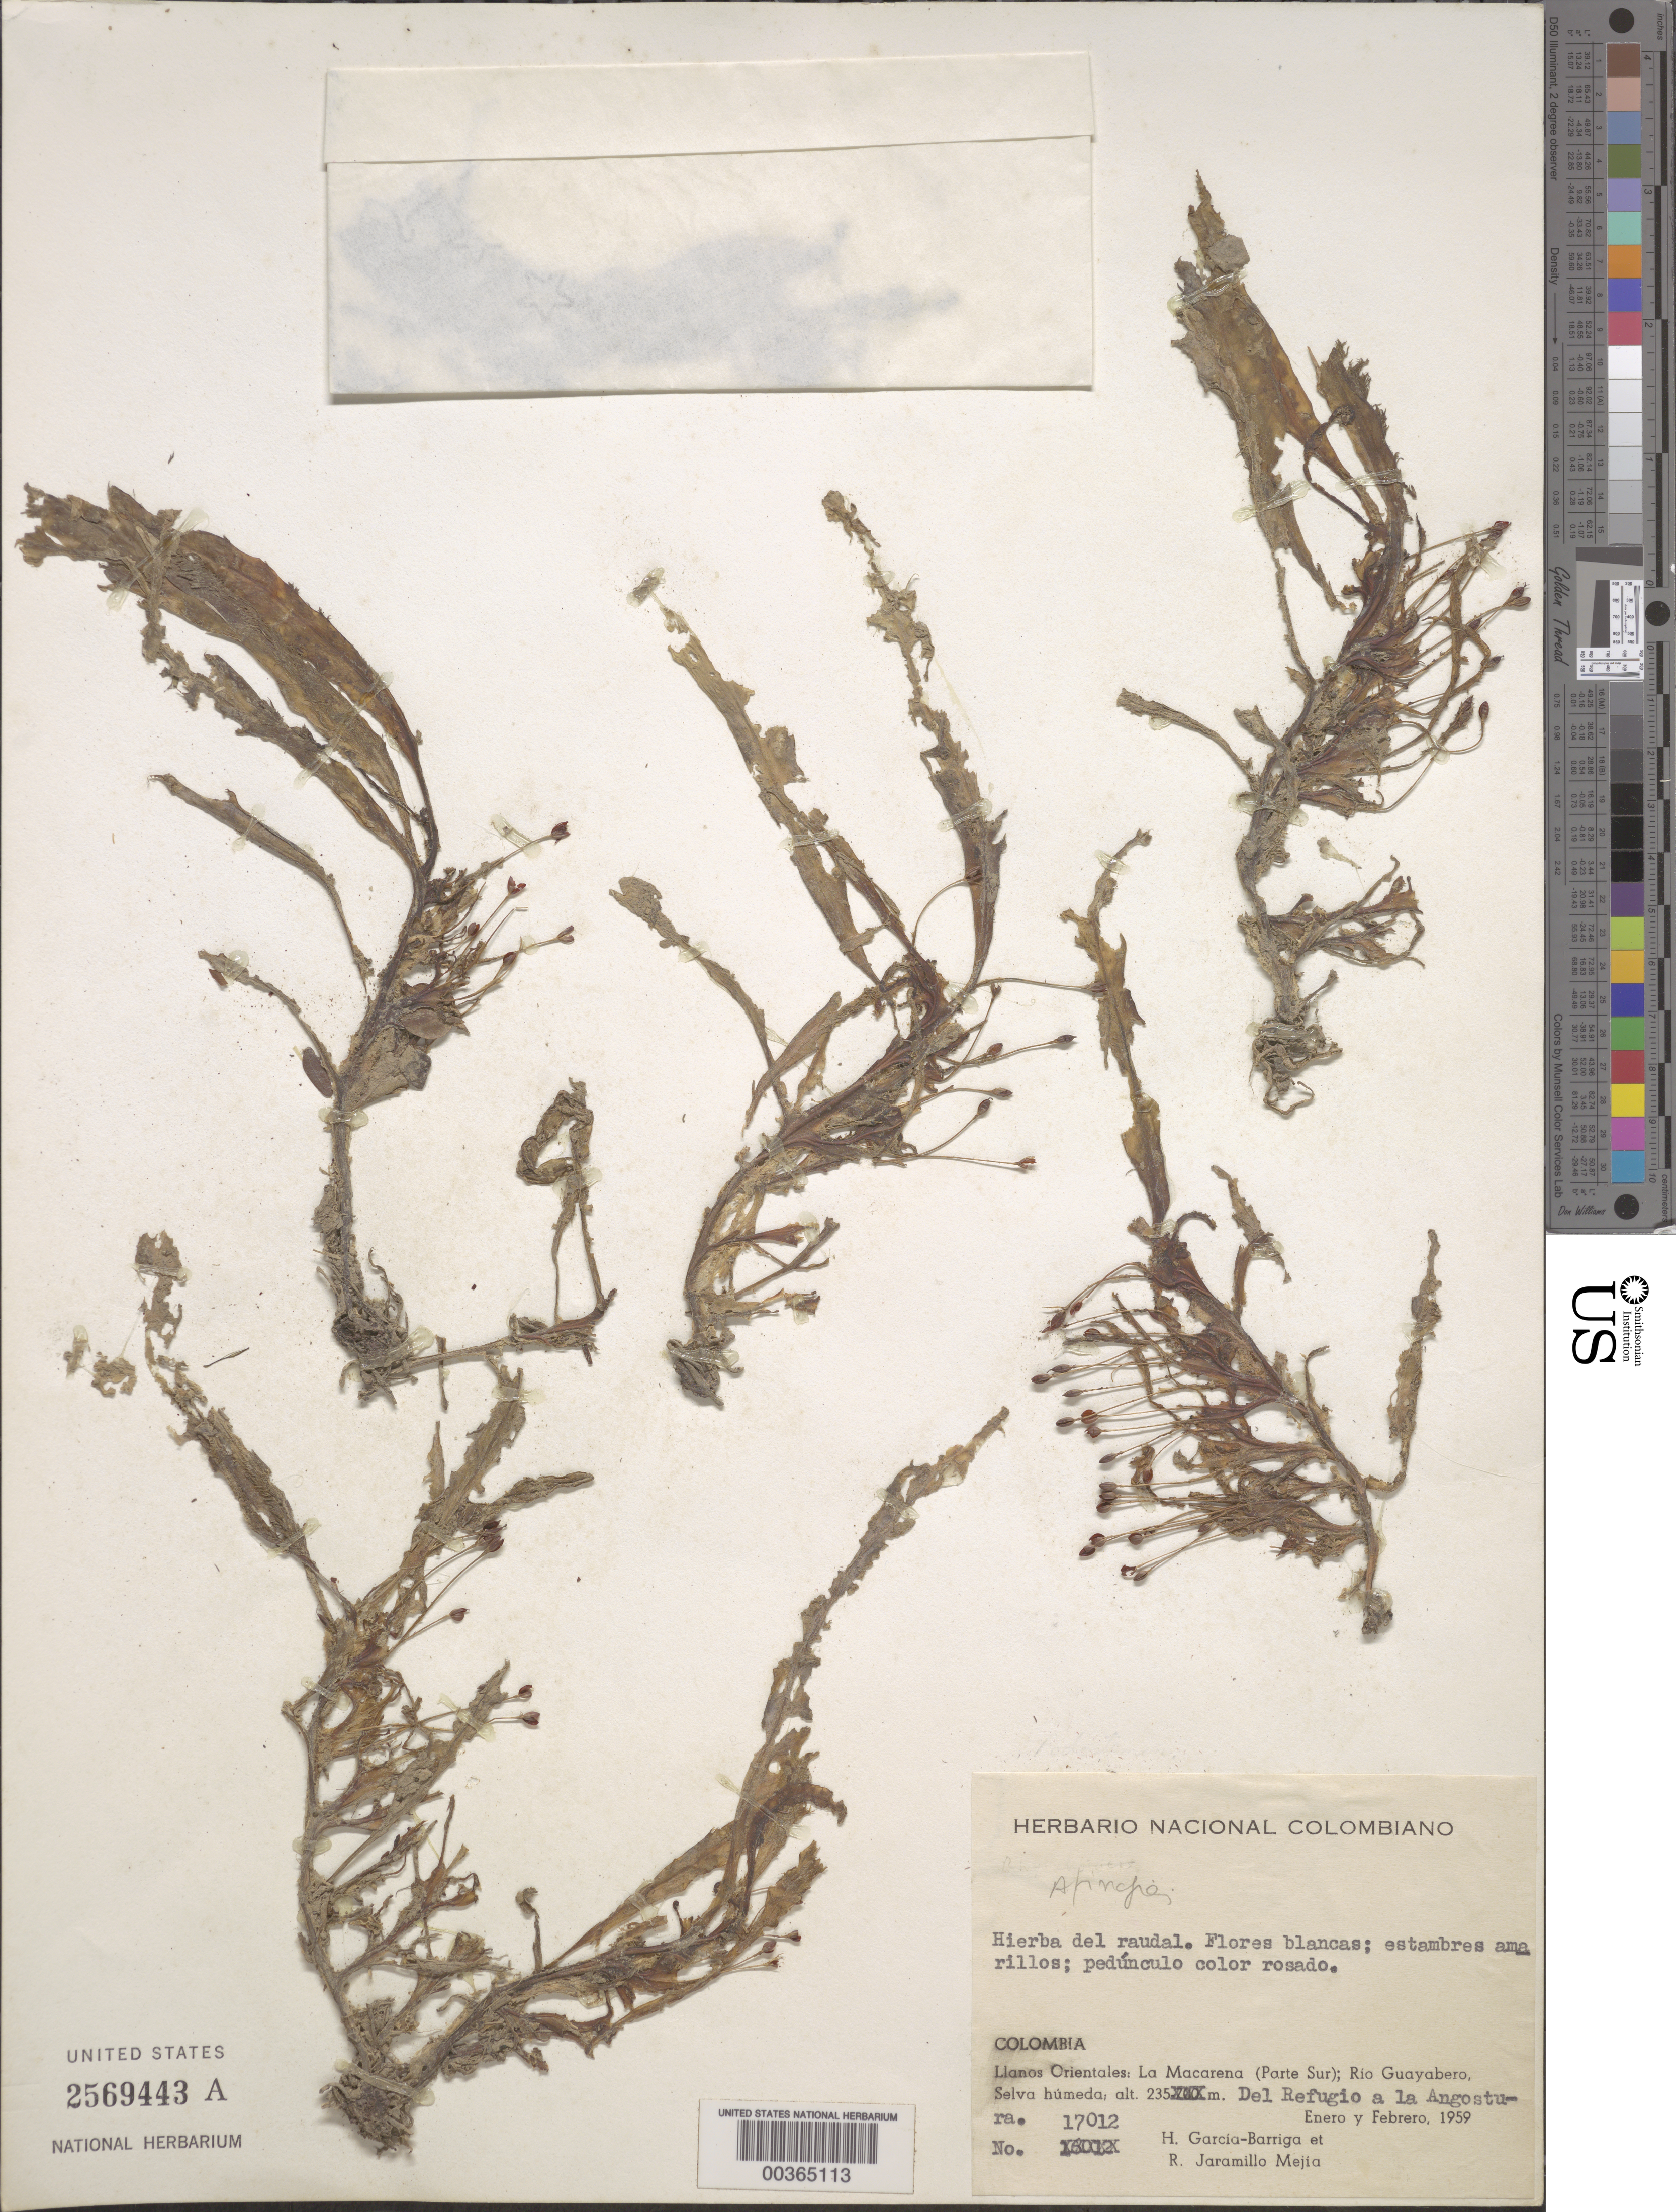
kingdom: Plantae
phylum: Tracheophyta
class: Magnoliopsida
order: Malpighiales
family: Podostemaceae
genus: Rhyncholacis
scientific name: Rhyncholacis sp.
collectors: H. García Barriga & R. Jaramillo M.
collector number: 17012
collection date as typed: Jan 1959 to -- Feb 1959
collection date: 1959-01/1959-02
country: Colombia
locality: La Macarena (parte sur); Rio Guayabero; del refugio a la Angostura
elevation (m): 235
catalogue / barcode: US 2569443A